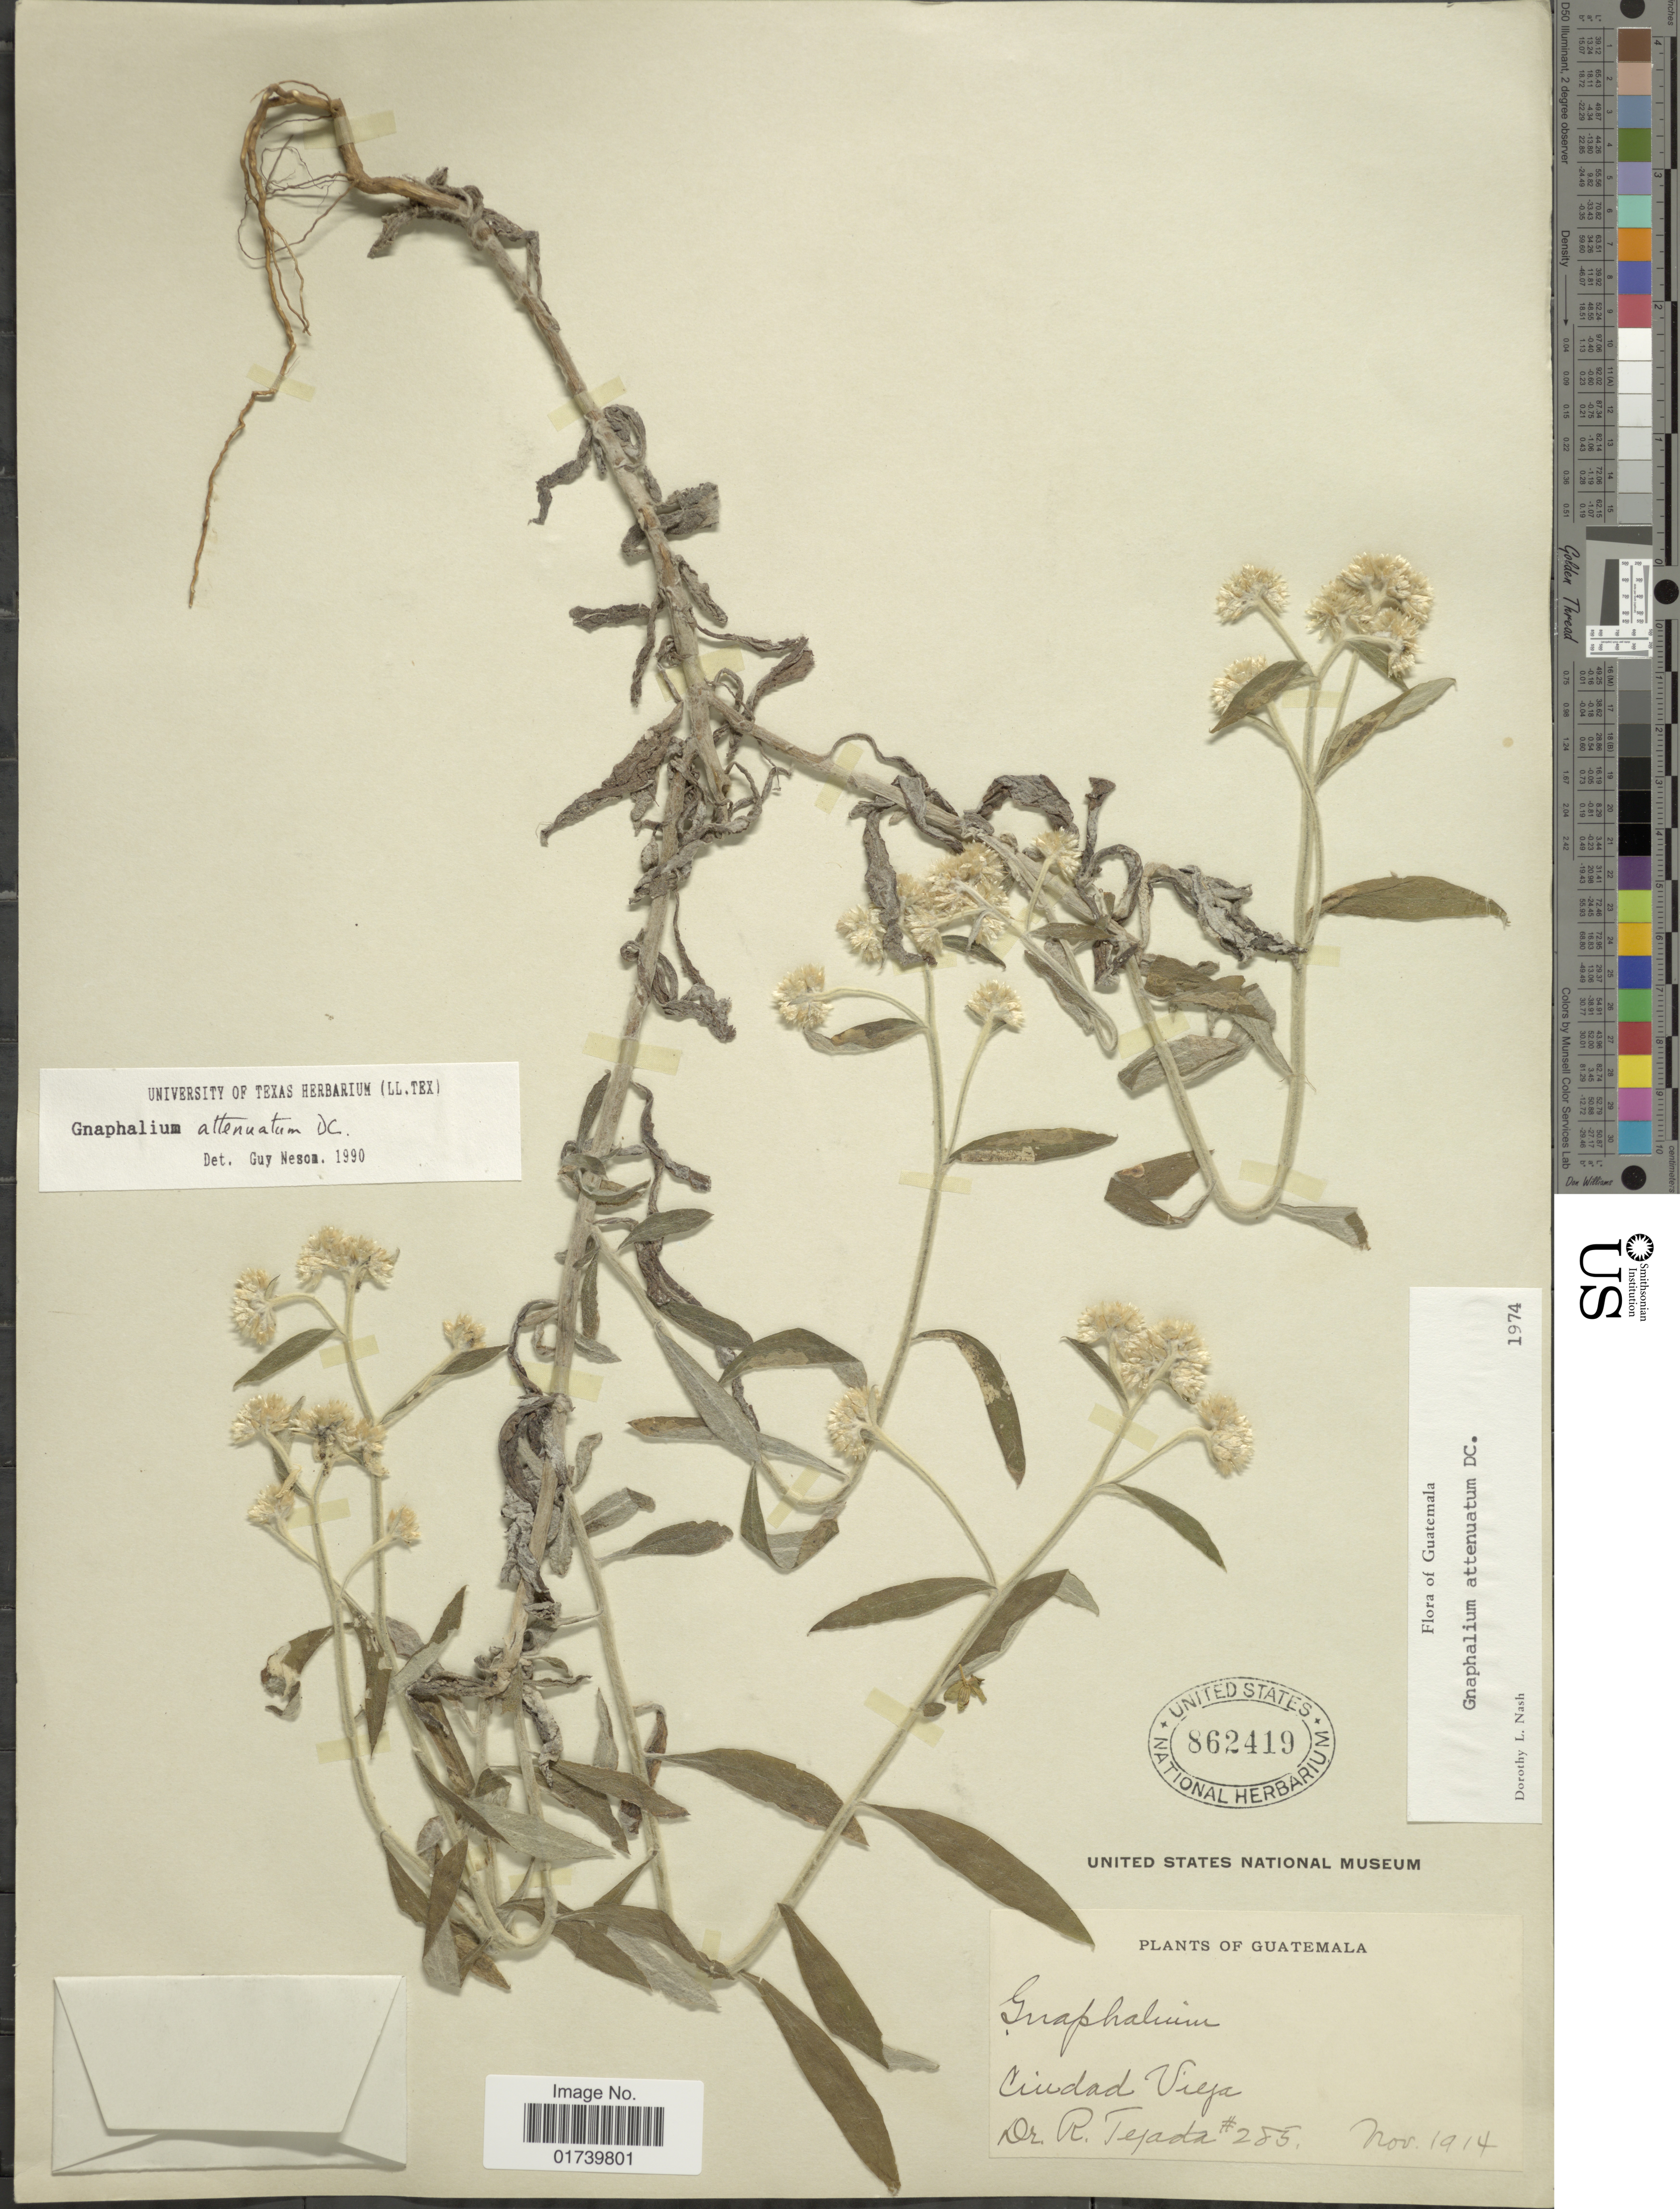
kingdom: Plantae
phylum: Tracheophyta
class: Magnoliopsida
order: Asterales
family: Asteraceae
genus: Pseudognaphalium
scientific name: Pseudognaphalium attenuatum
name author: (DC.) Anderb.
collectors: R. Tejada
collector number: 285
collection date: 1914-11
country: Guatemala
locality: Ciudad Vieja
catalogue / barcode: US 862419